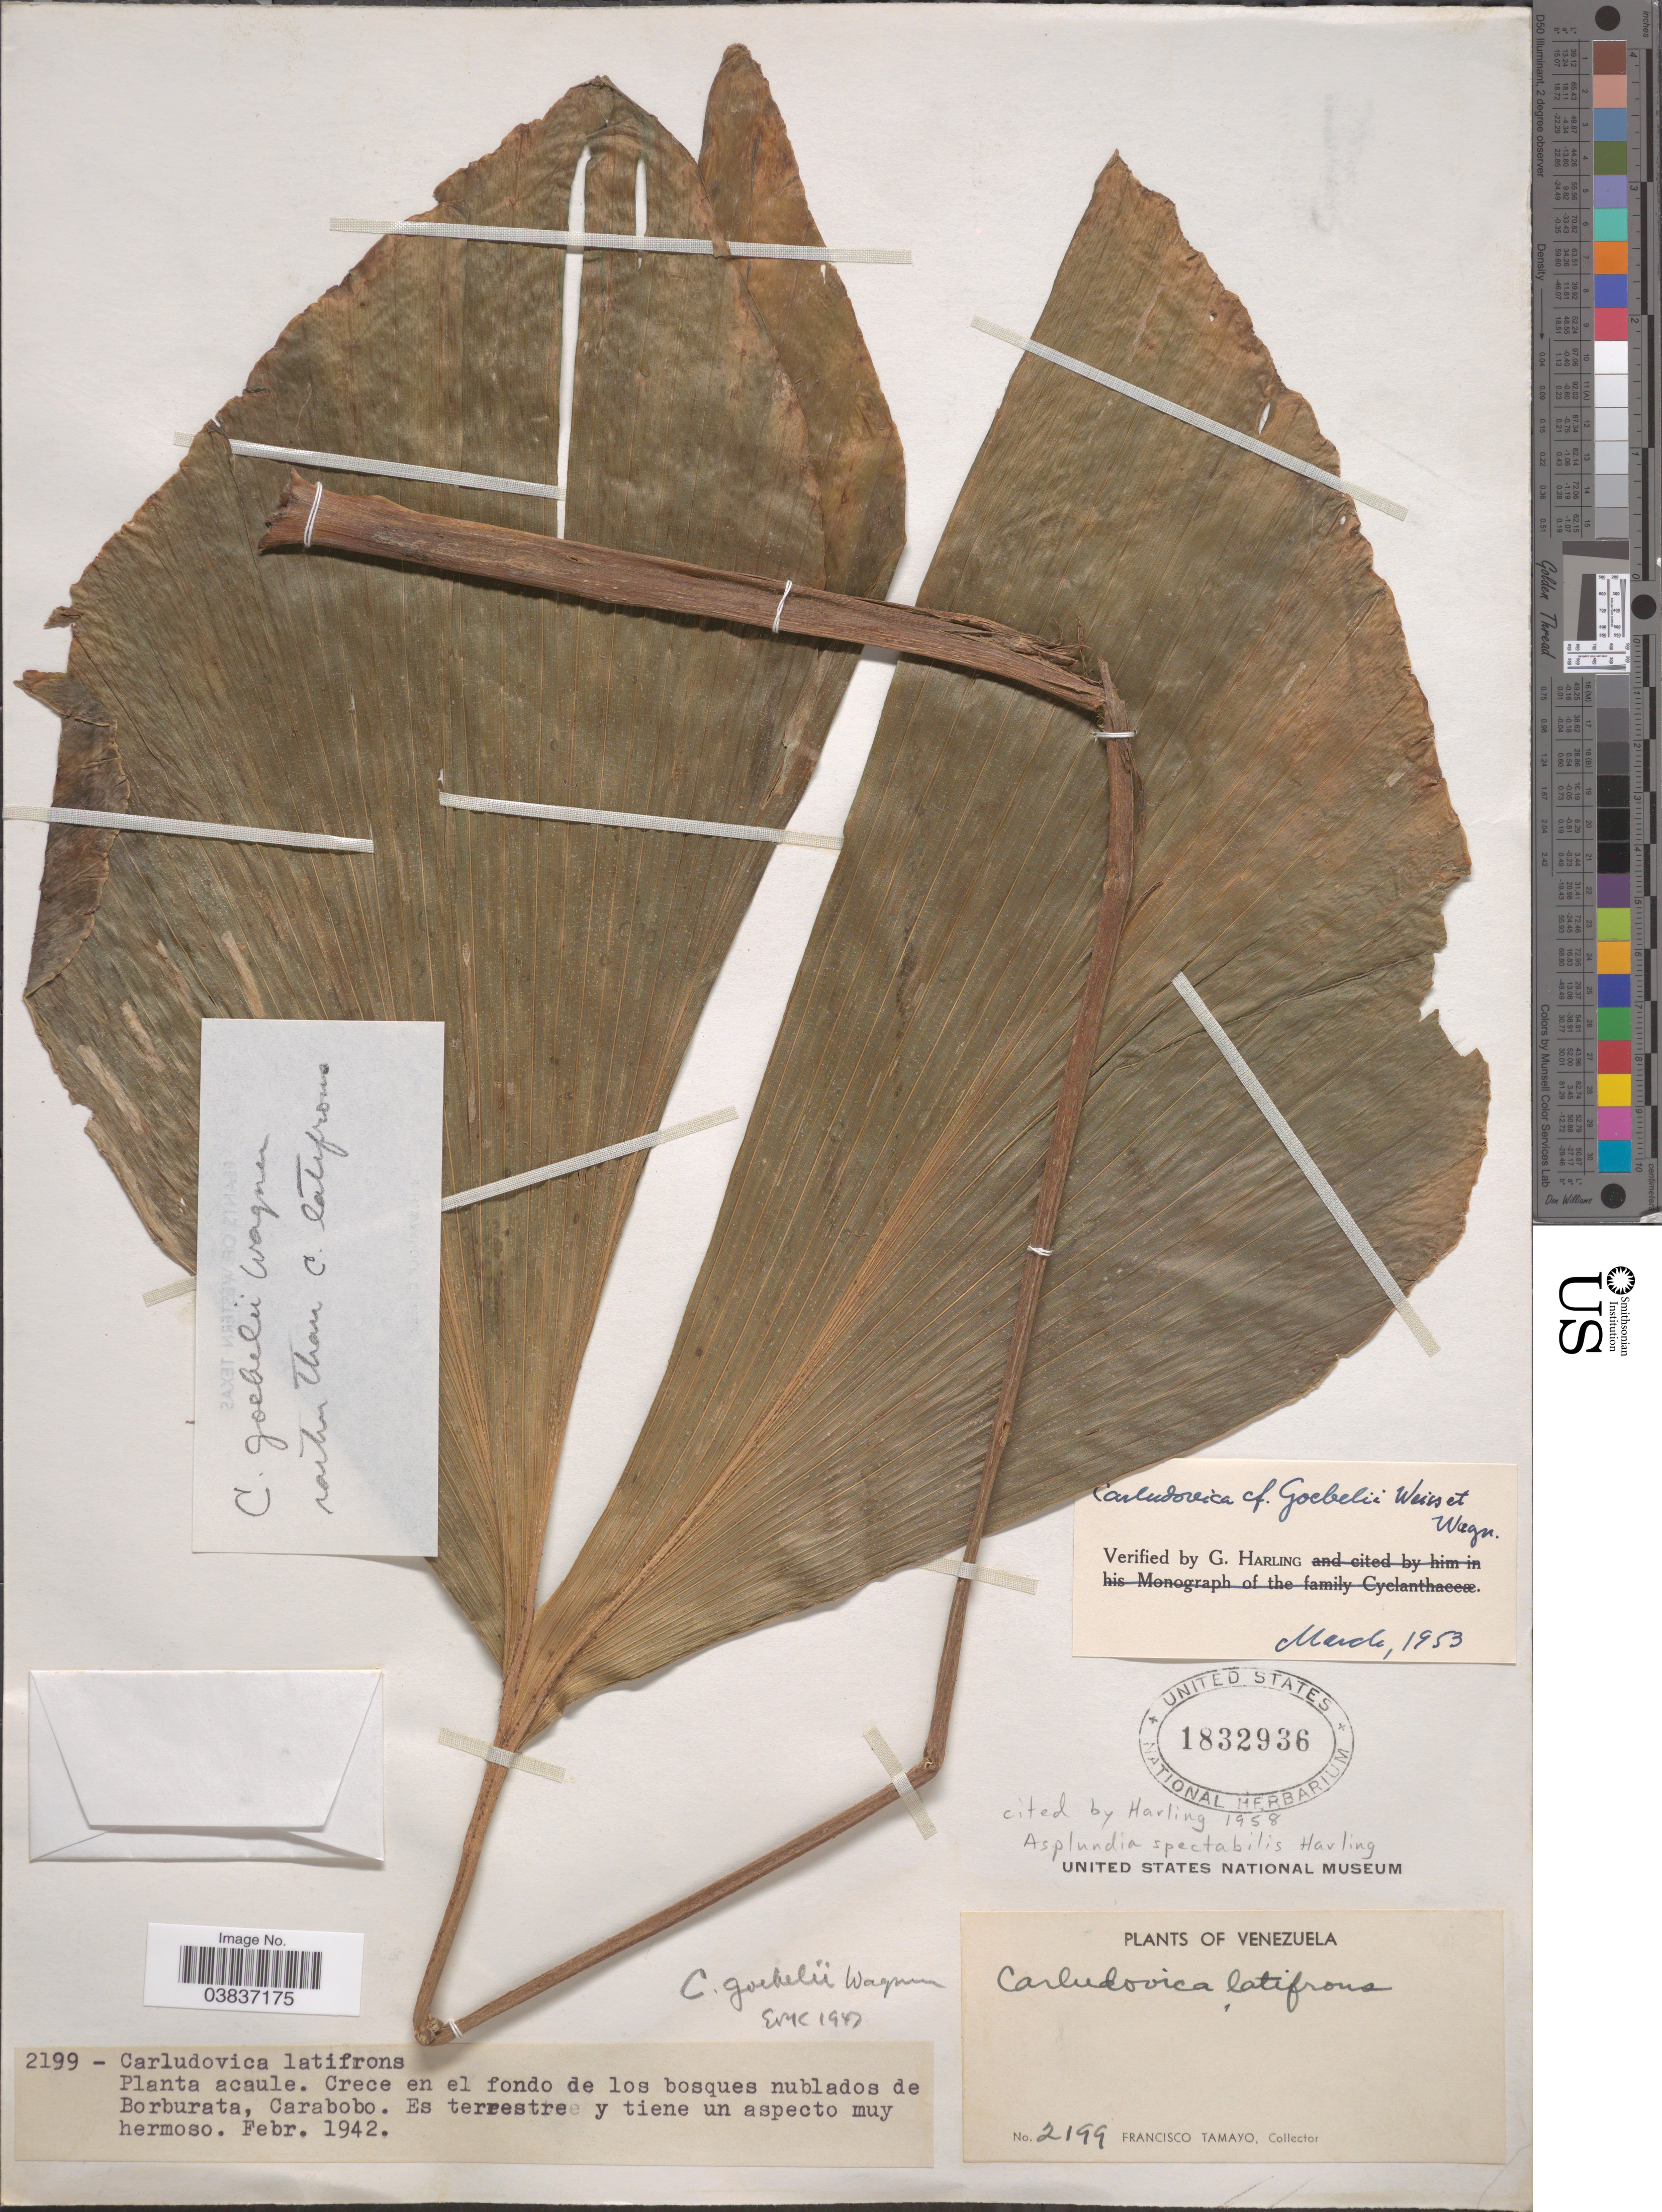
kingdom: Plantae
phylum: Tracheophyta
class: Liliopsida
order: Pandanales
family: Cyclanthaceae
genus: Asplundia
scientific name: Asplundia spectabilis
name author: Harling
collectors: F. Tamayo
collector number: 2199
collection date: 1942-02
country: Venezuela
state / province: Carabobo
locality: Borburata.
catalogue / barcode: US 1832936